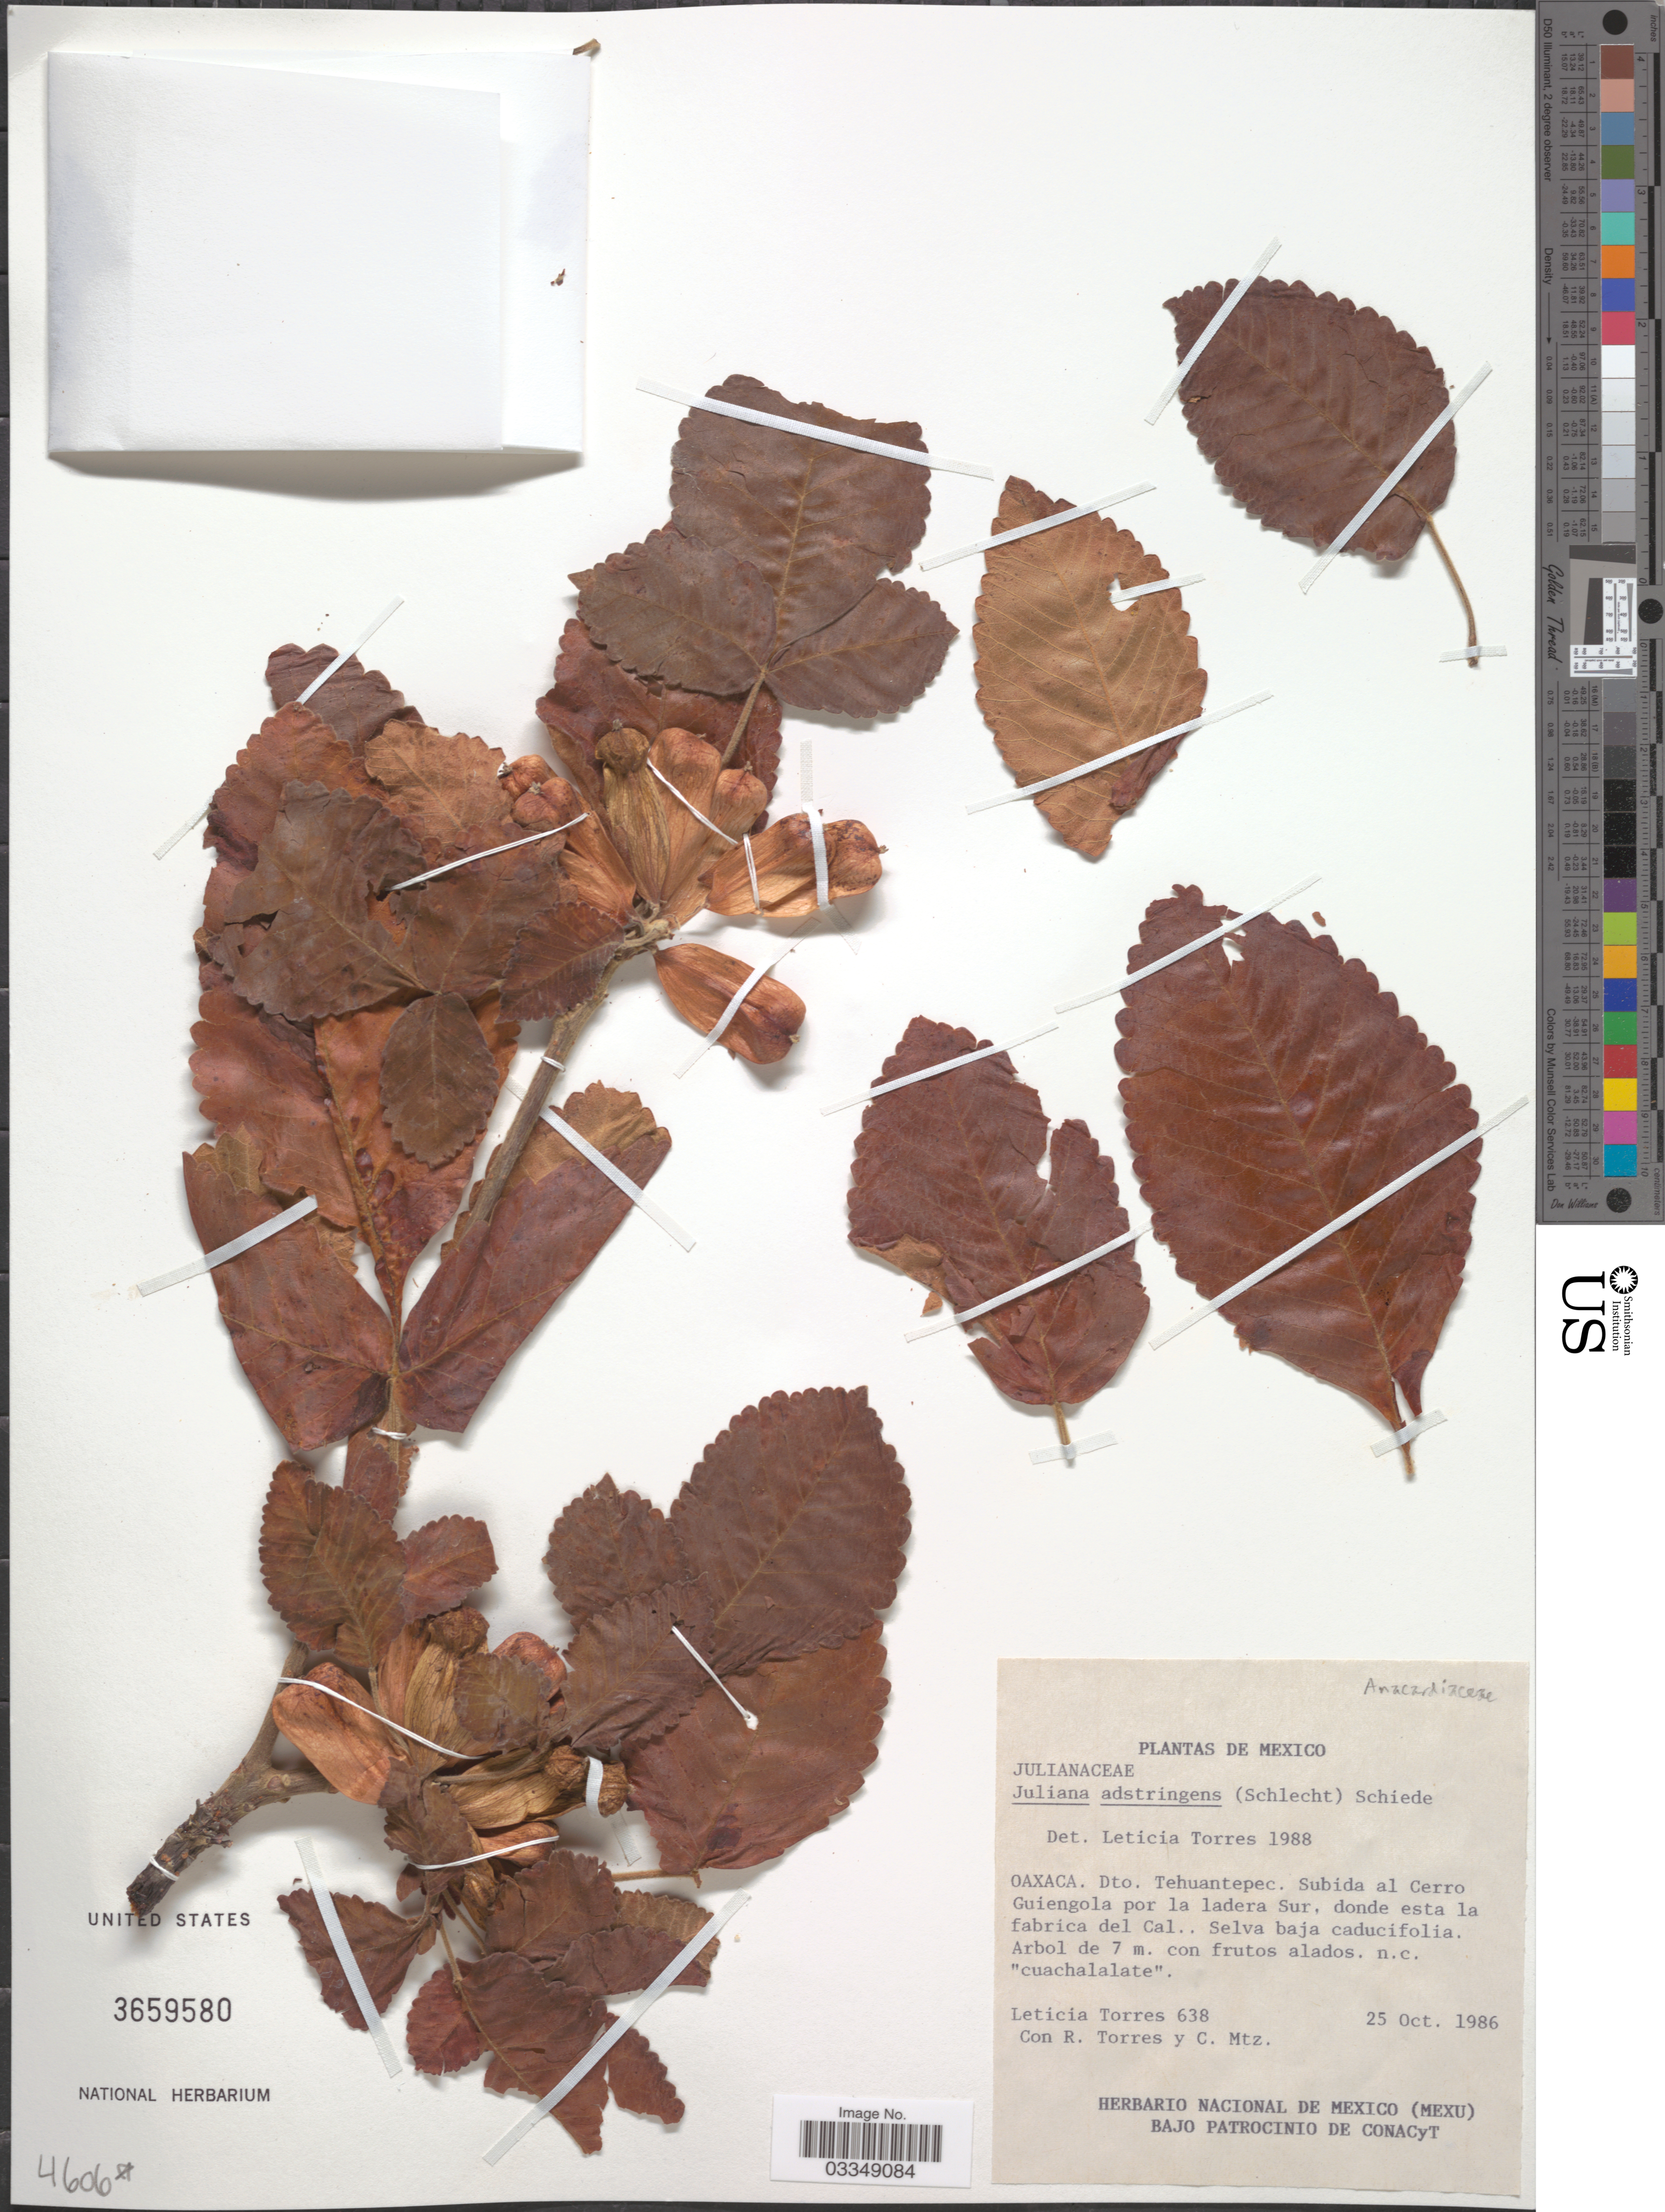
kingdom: Plantae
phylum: Tracheophyta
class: Magnoliopsida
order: Sapindales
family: Anacardiaceae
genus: Amphipterygium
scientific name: Amphipterygium adstringens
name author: (Schltdl.) Schiede ex Standl.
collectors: L. Torres, R. Torres & Mtz. C.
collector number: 638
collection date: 1986-10-25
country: Mexico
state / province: Oaxaca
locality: Dto. Tehuantepec, Subida al Cerro Guiengola por la ladera Sur, donde esta la fabrica del Cal.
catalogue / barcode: US 3659580